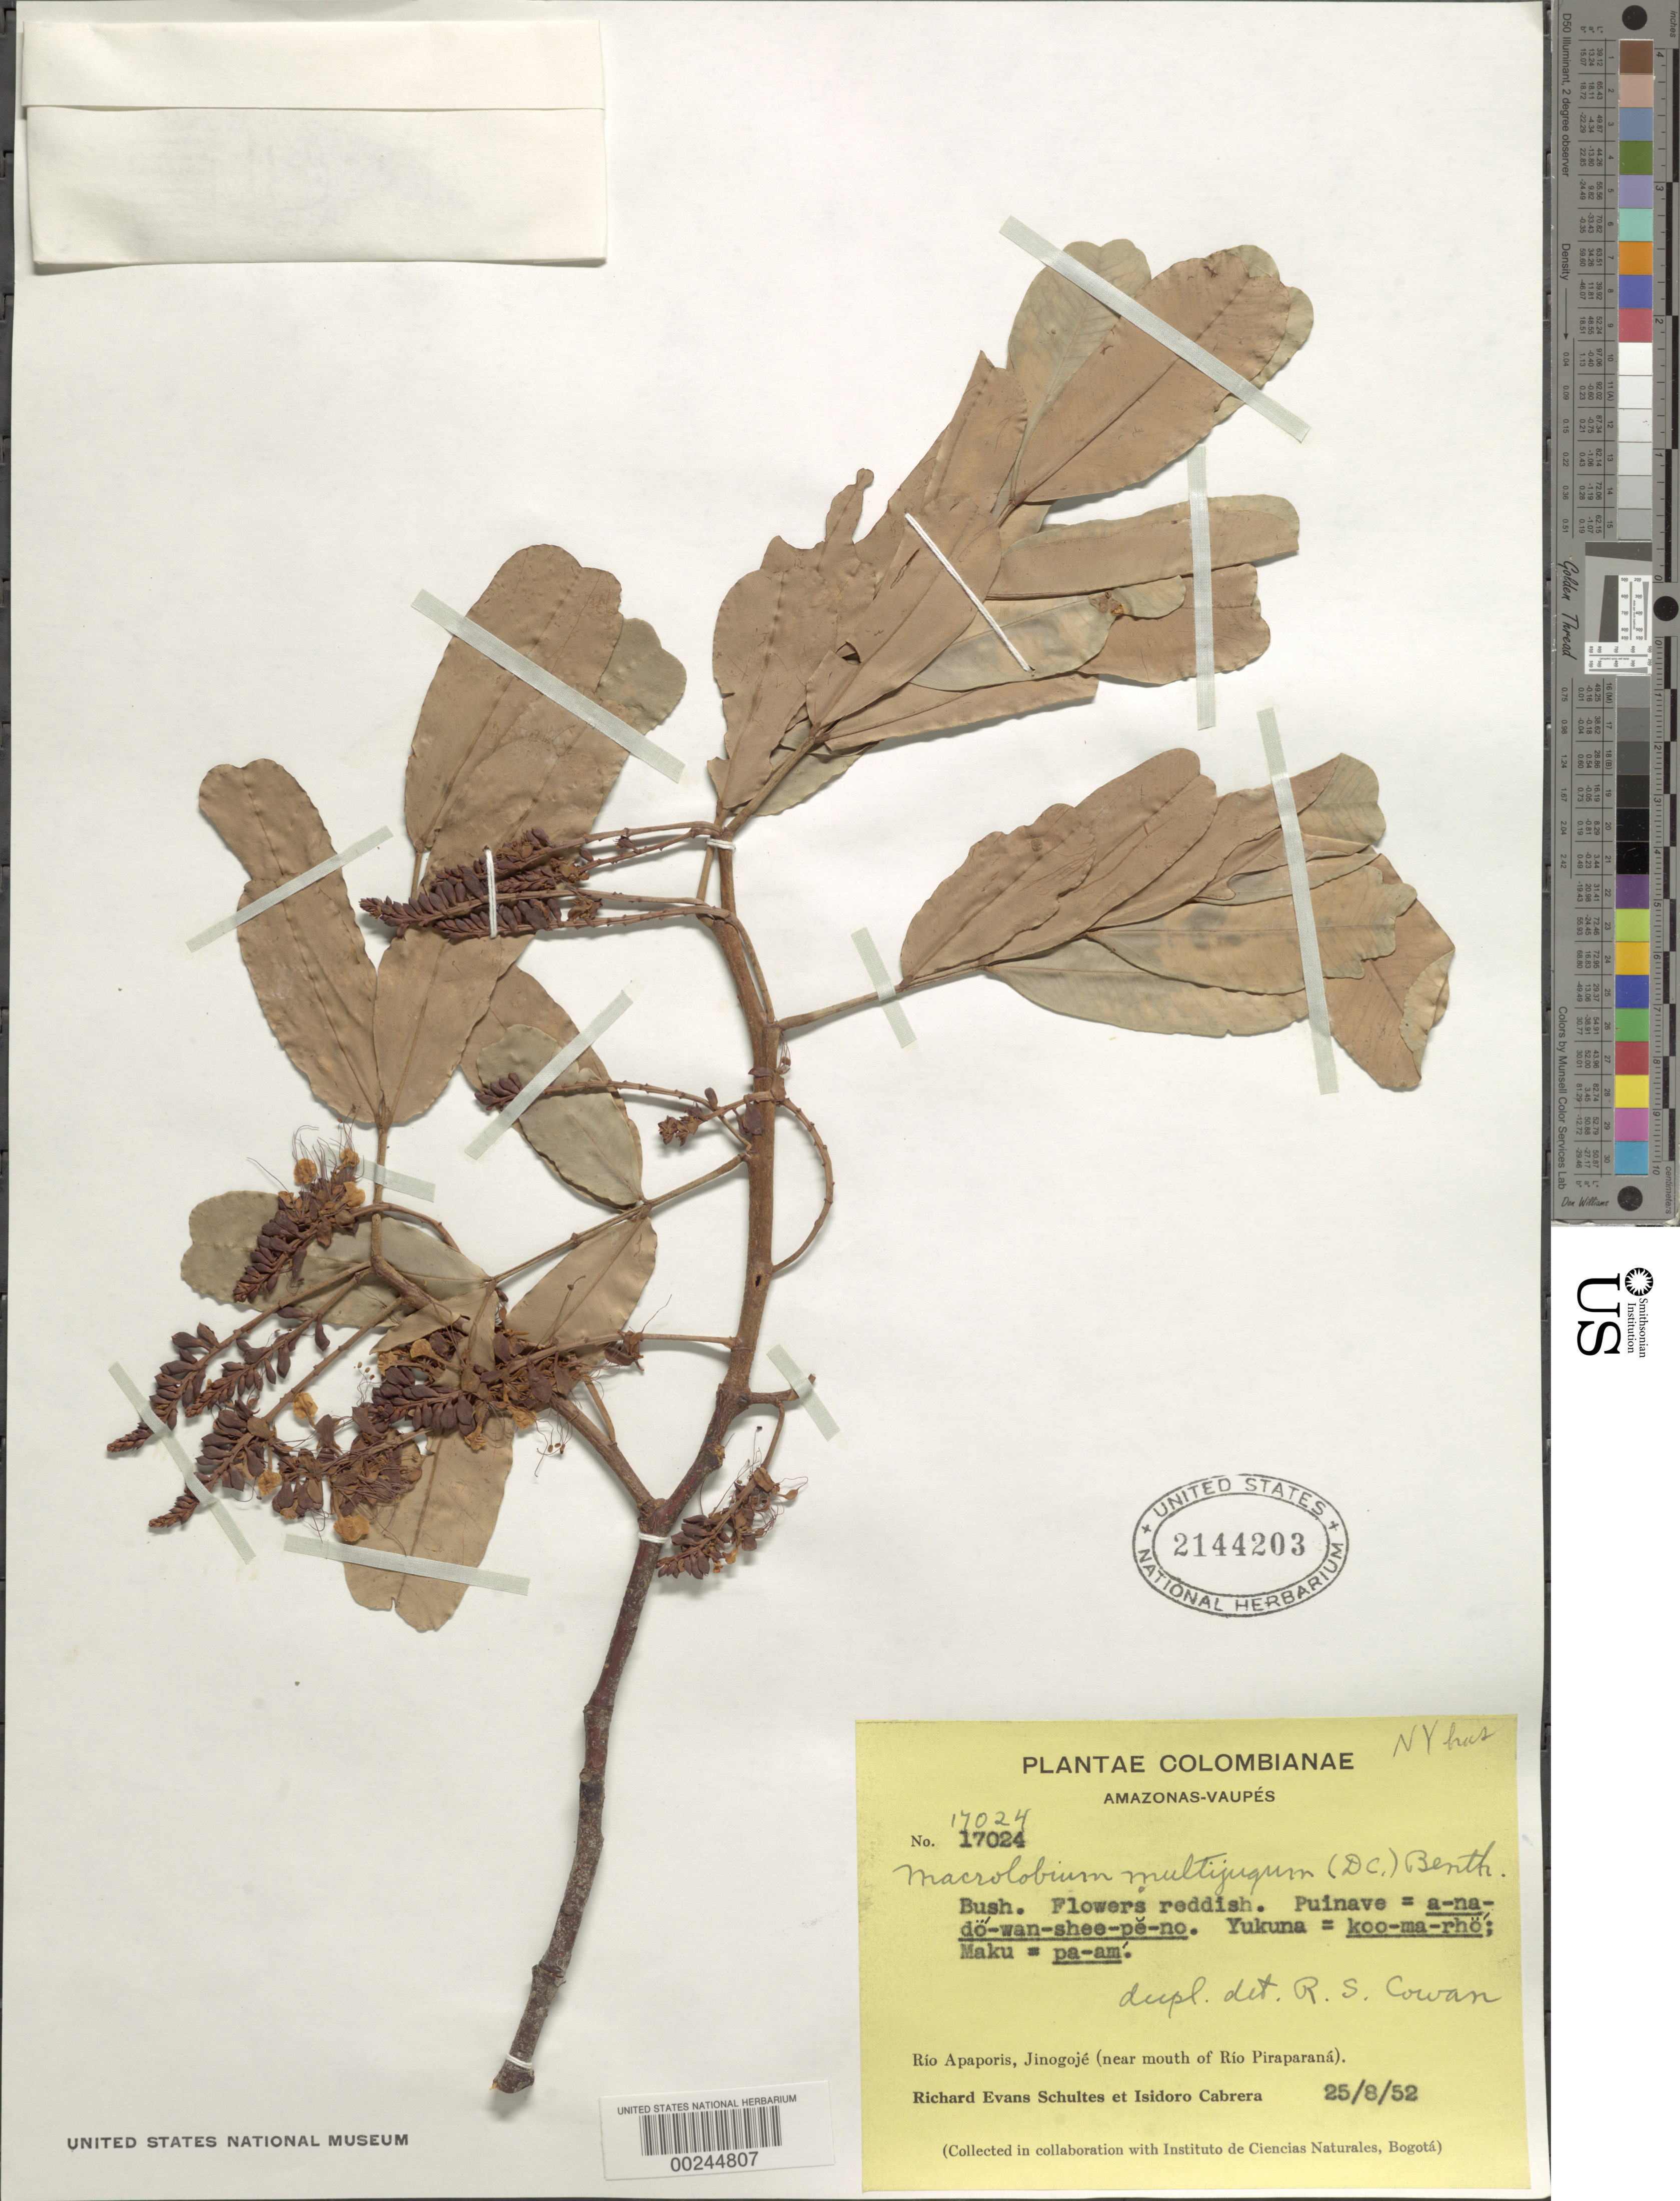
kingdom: Plantae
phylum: Tracheophyta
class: Magnoliopsida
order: Fabales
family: Fabaceae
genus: Macrolobium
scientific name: Macrolobium multijugum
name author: (DC.) Benth.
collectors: R. E. Schultes & I. Cabrera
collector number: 17024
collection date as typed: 25 Aug 1952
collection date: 1952-08-25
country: Colombia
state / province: Amazônas / Vaupés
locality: Rio Apaporis, Jinogojé (near mouth of Rio Pirparana)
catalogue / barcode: US 2144203